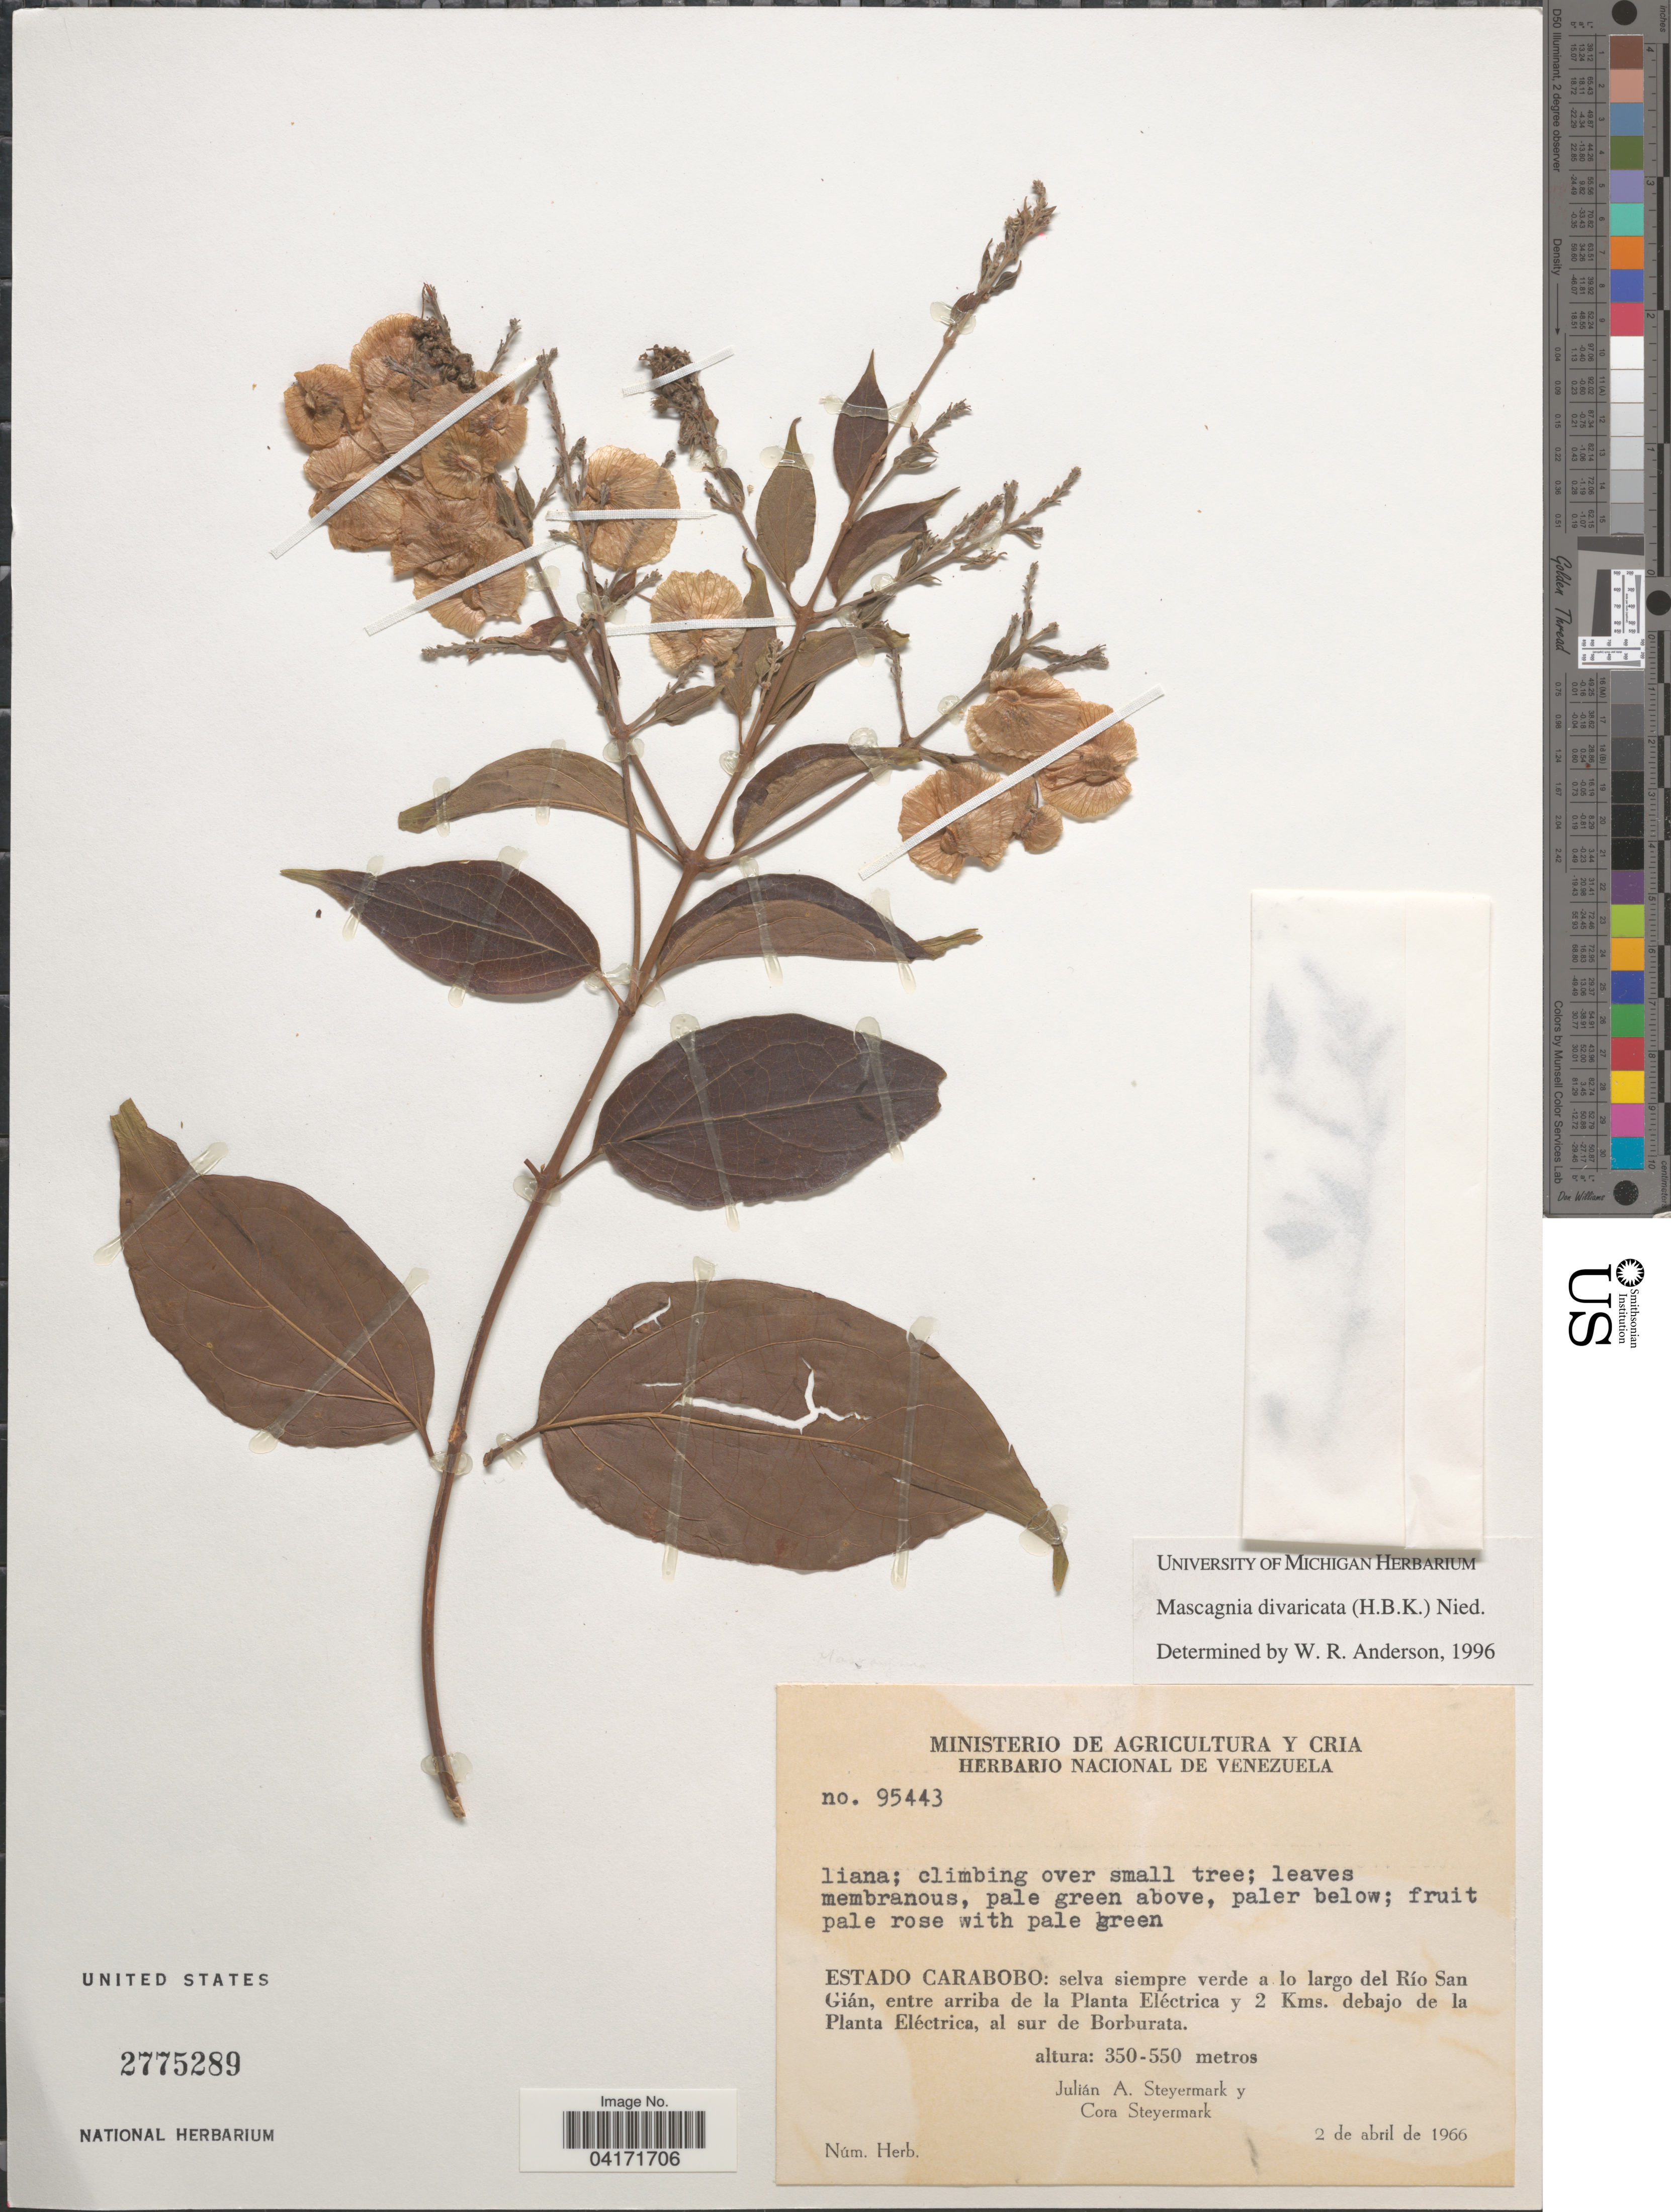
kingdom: Plantae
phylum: Tracheophyta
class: Magnoliopsida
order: Malpighiales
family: Malpighiaceae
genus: Mascagnia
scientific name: Mascagnia divaricata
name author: (Kunth) Nied.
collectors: J. Steyermark & C. Steyermark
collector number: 95443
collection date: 1966-04-02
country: Venezuela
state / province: Carabobo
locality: Selva siempre verde a lo largo del Río San Gián, entre arriba de la Planta Eléctrica y 2 Kms. debajo de la Planta Eléctrica, al sur de Borburata.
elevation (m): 350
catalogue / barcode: US 2775289